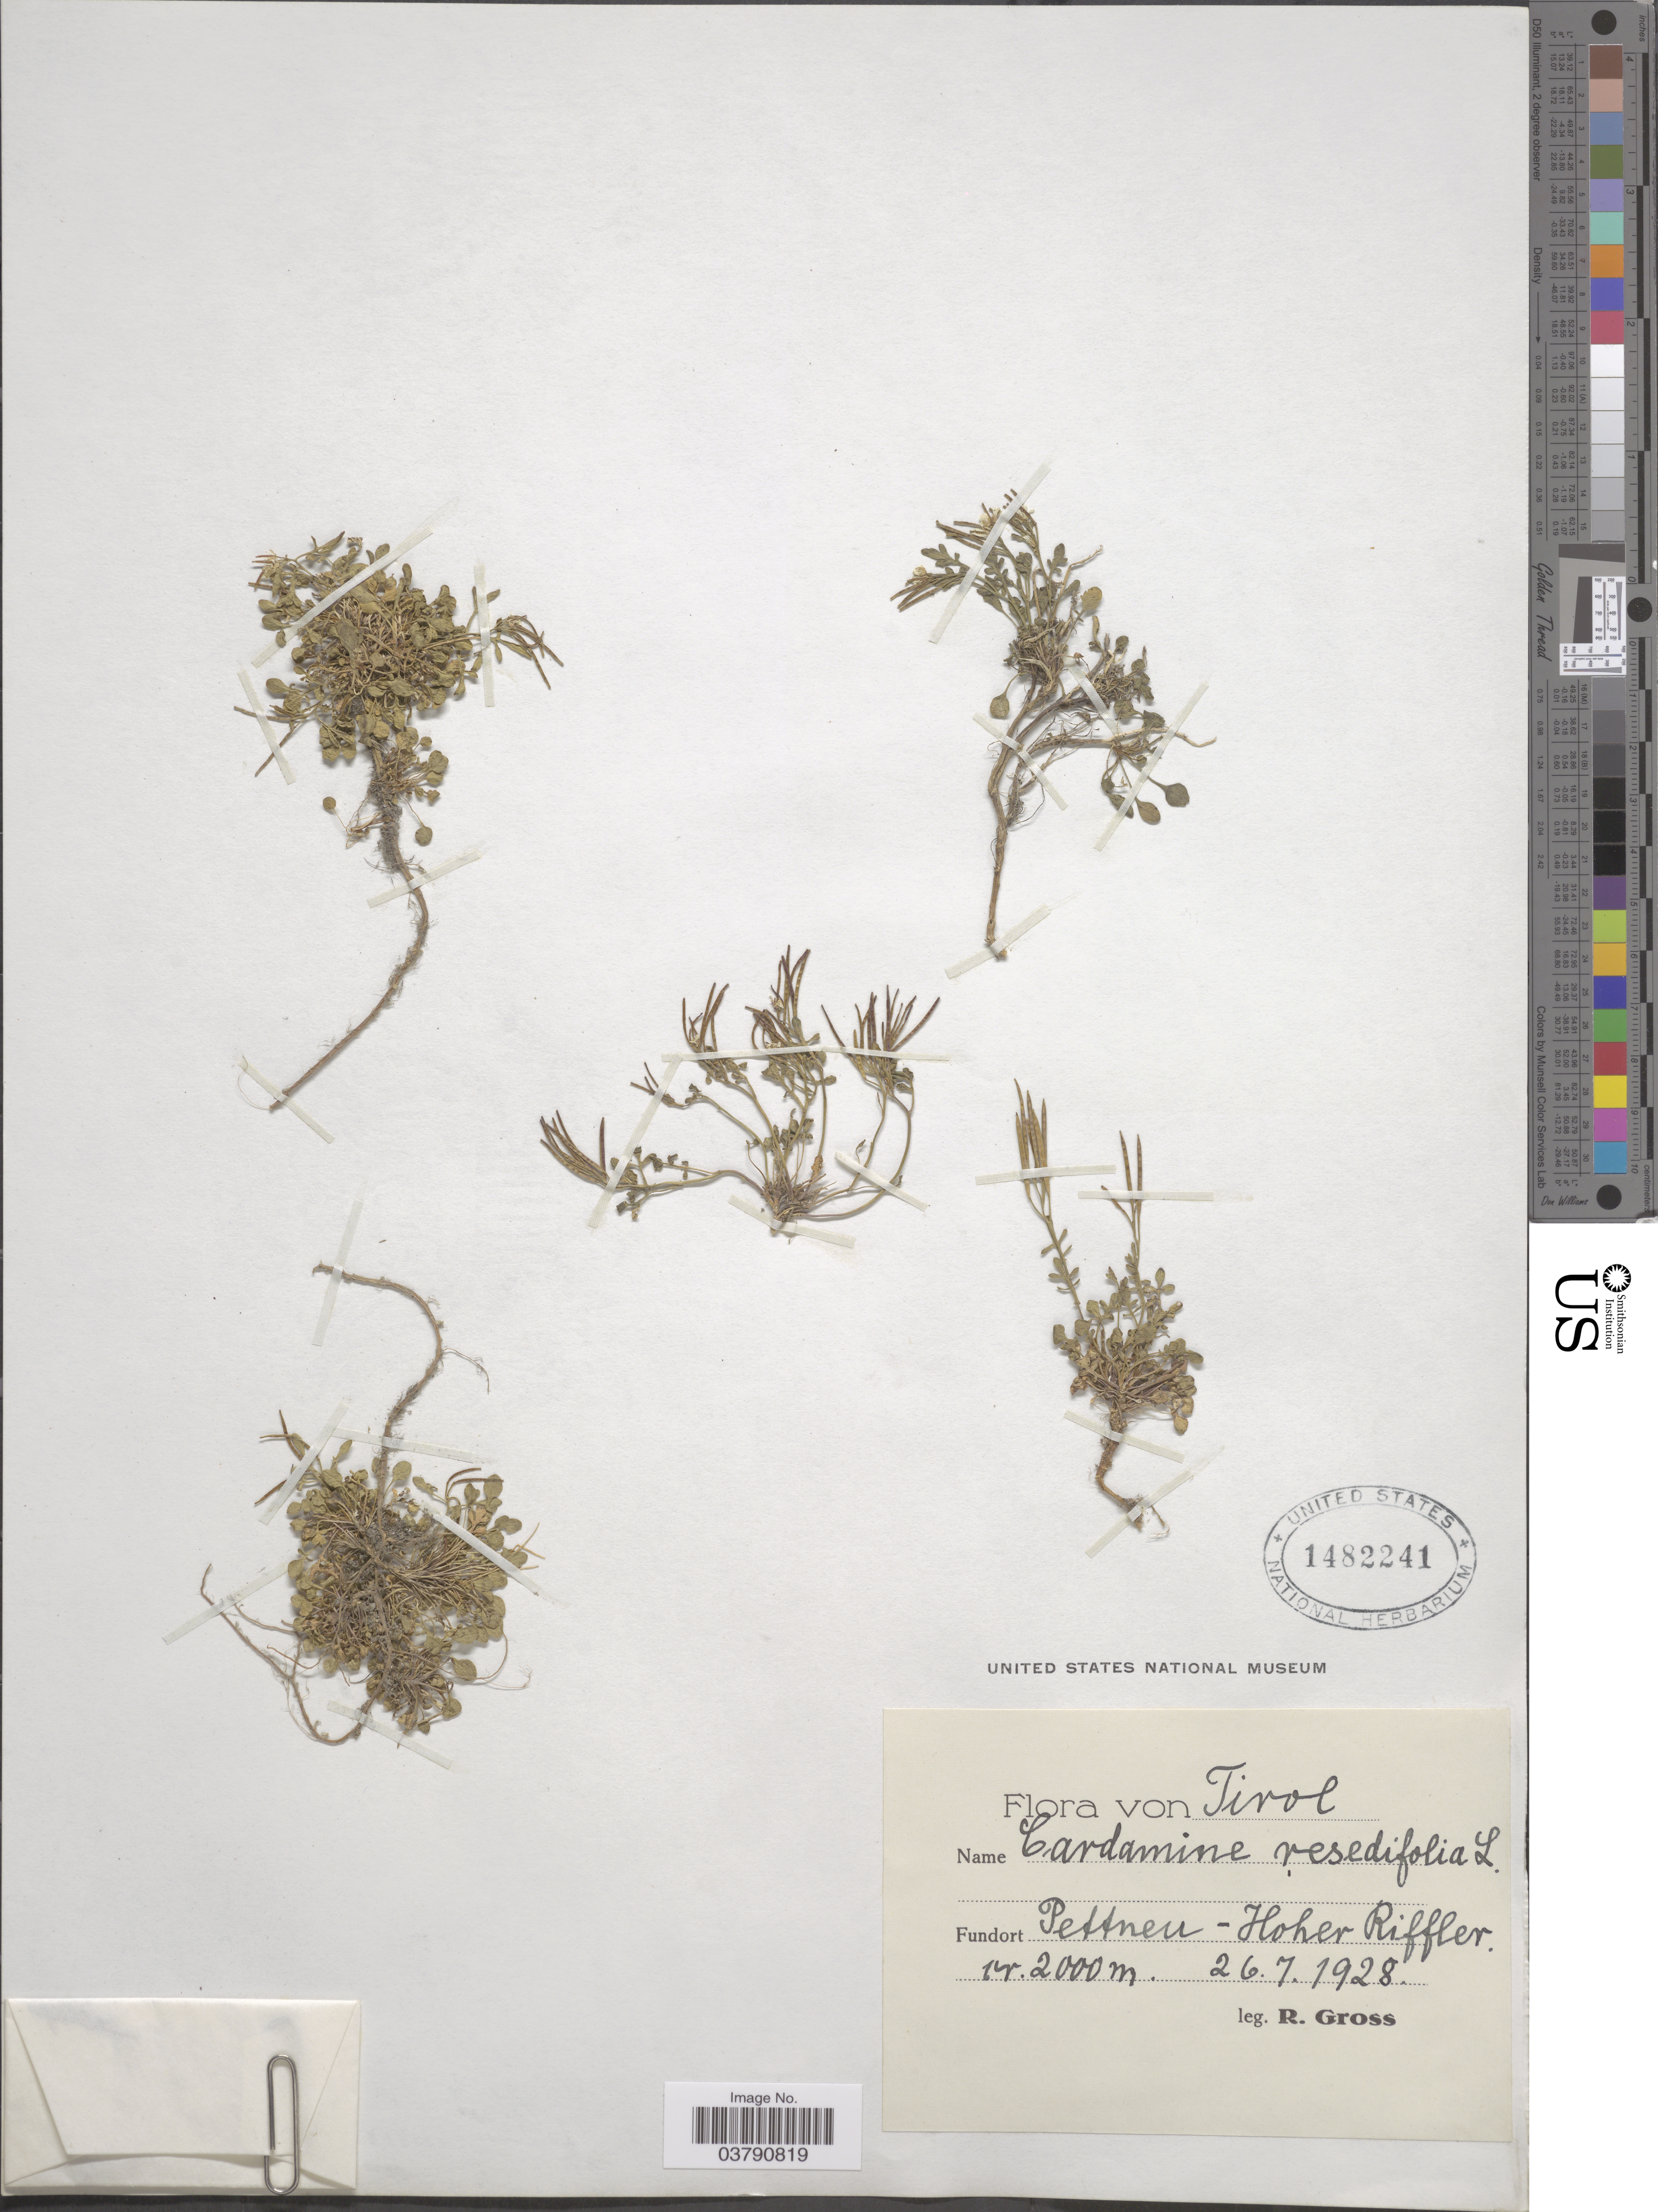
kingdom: Plantae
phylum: Tracheophyta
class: Magnoliopsida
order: Brassicales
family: Brassicaceae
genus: Cardamine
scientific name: Cardamine resedifolia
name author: L.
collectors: R. Gross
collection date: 1928-07-26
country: Austria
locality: Tirol. Pettneu- Hoher Riffler.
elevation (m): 2000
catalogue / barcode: US 1482241